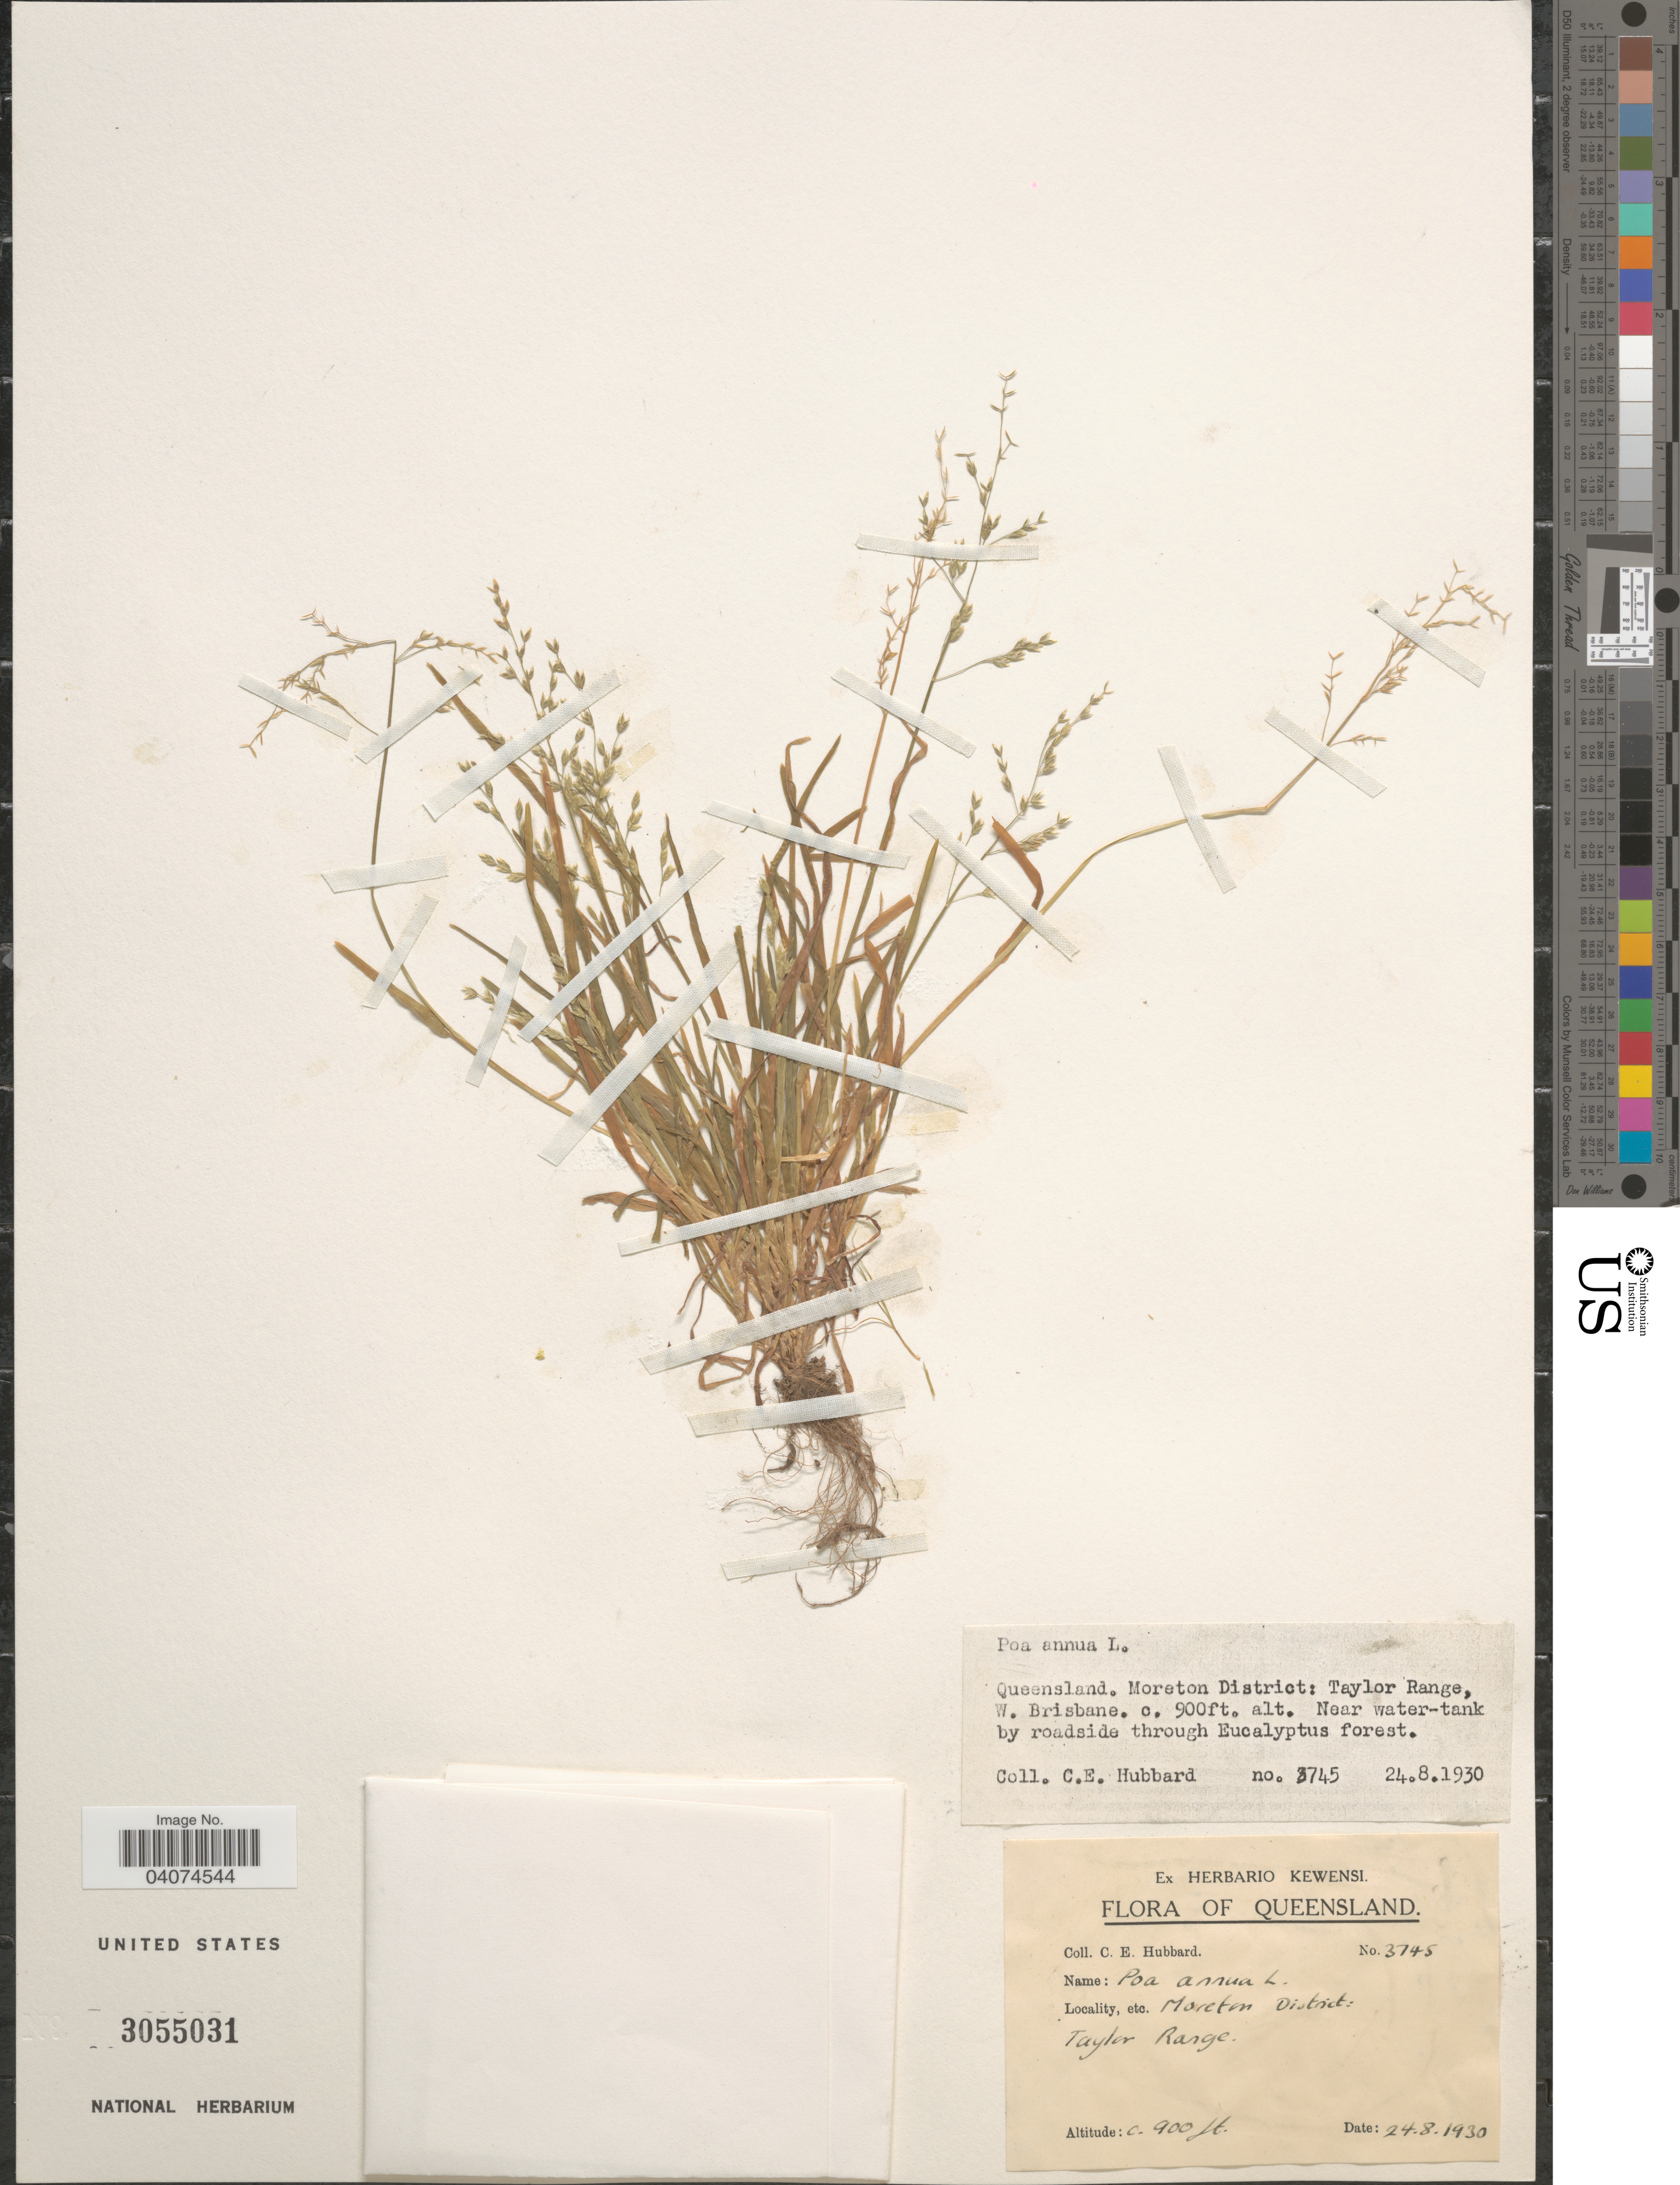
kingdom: Plantae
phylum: Tracheophyta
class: Liliopsida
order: Poales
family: Poaceae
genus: Poa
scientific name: Poa annua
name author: L.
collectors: C. E. Hubbard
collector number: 3745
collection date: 1930-08-24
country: Australia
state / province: Queensland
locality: Moreton District: Taylor Range, W. Brisbane. Near water-tank by roadside.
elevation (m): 274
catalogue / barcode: US 3055031